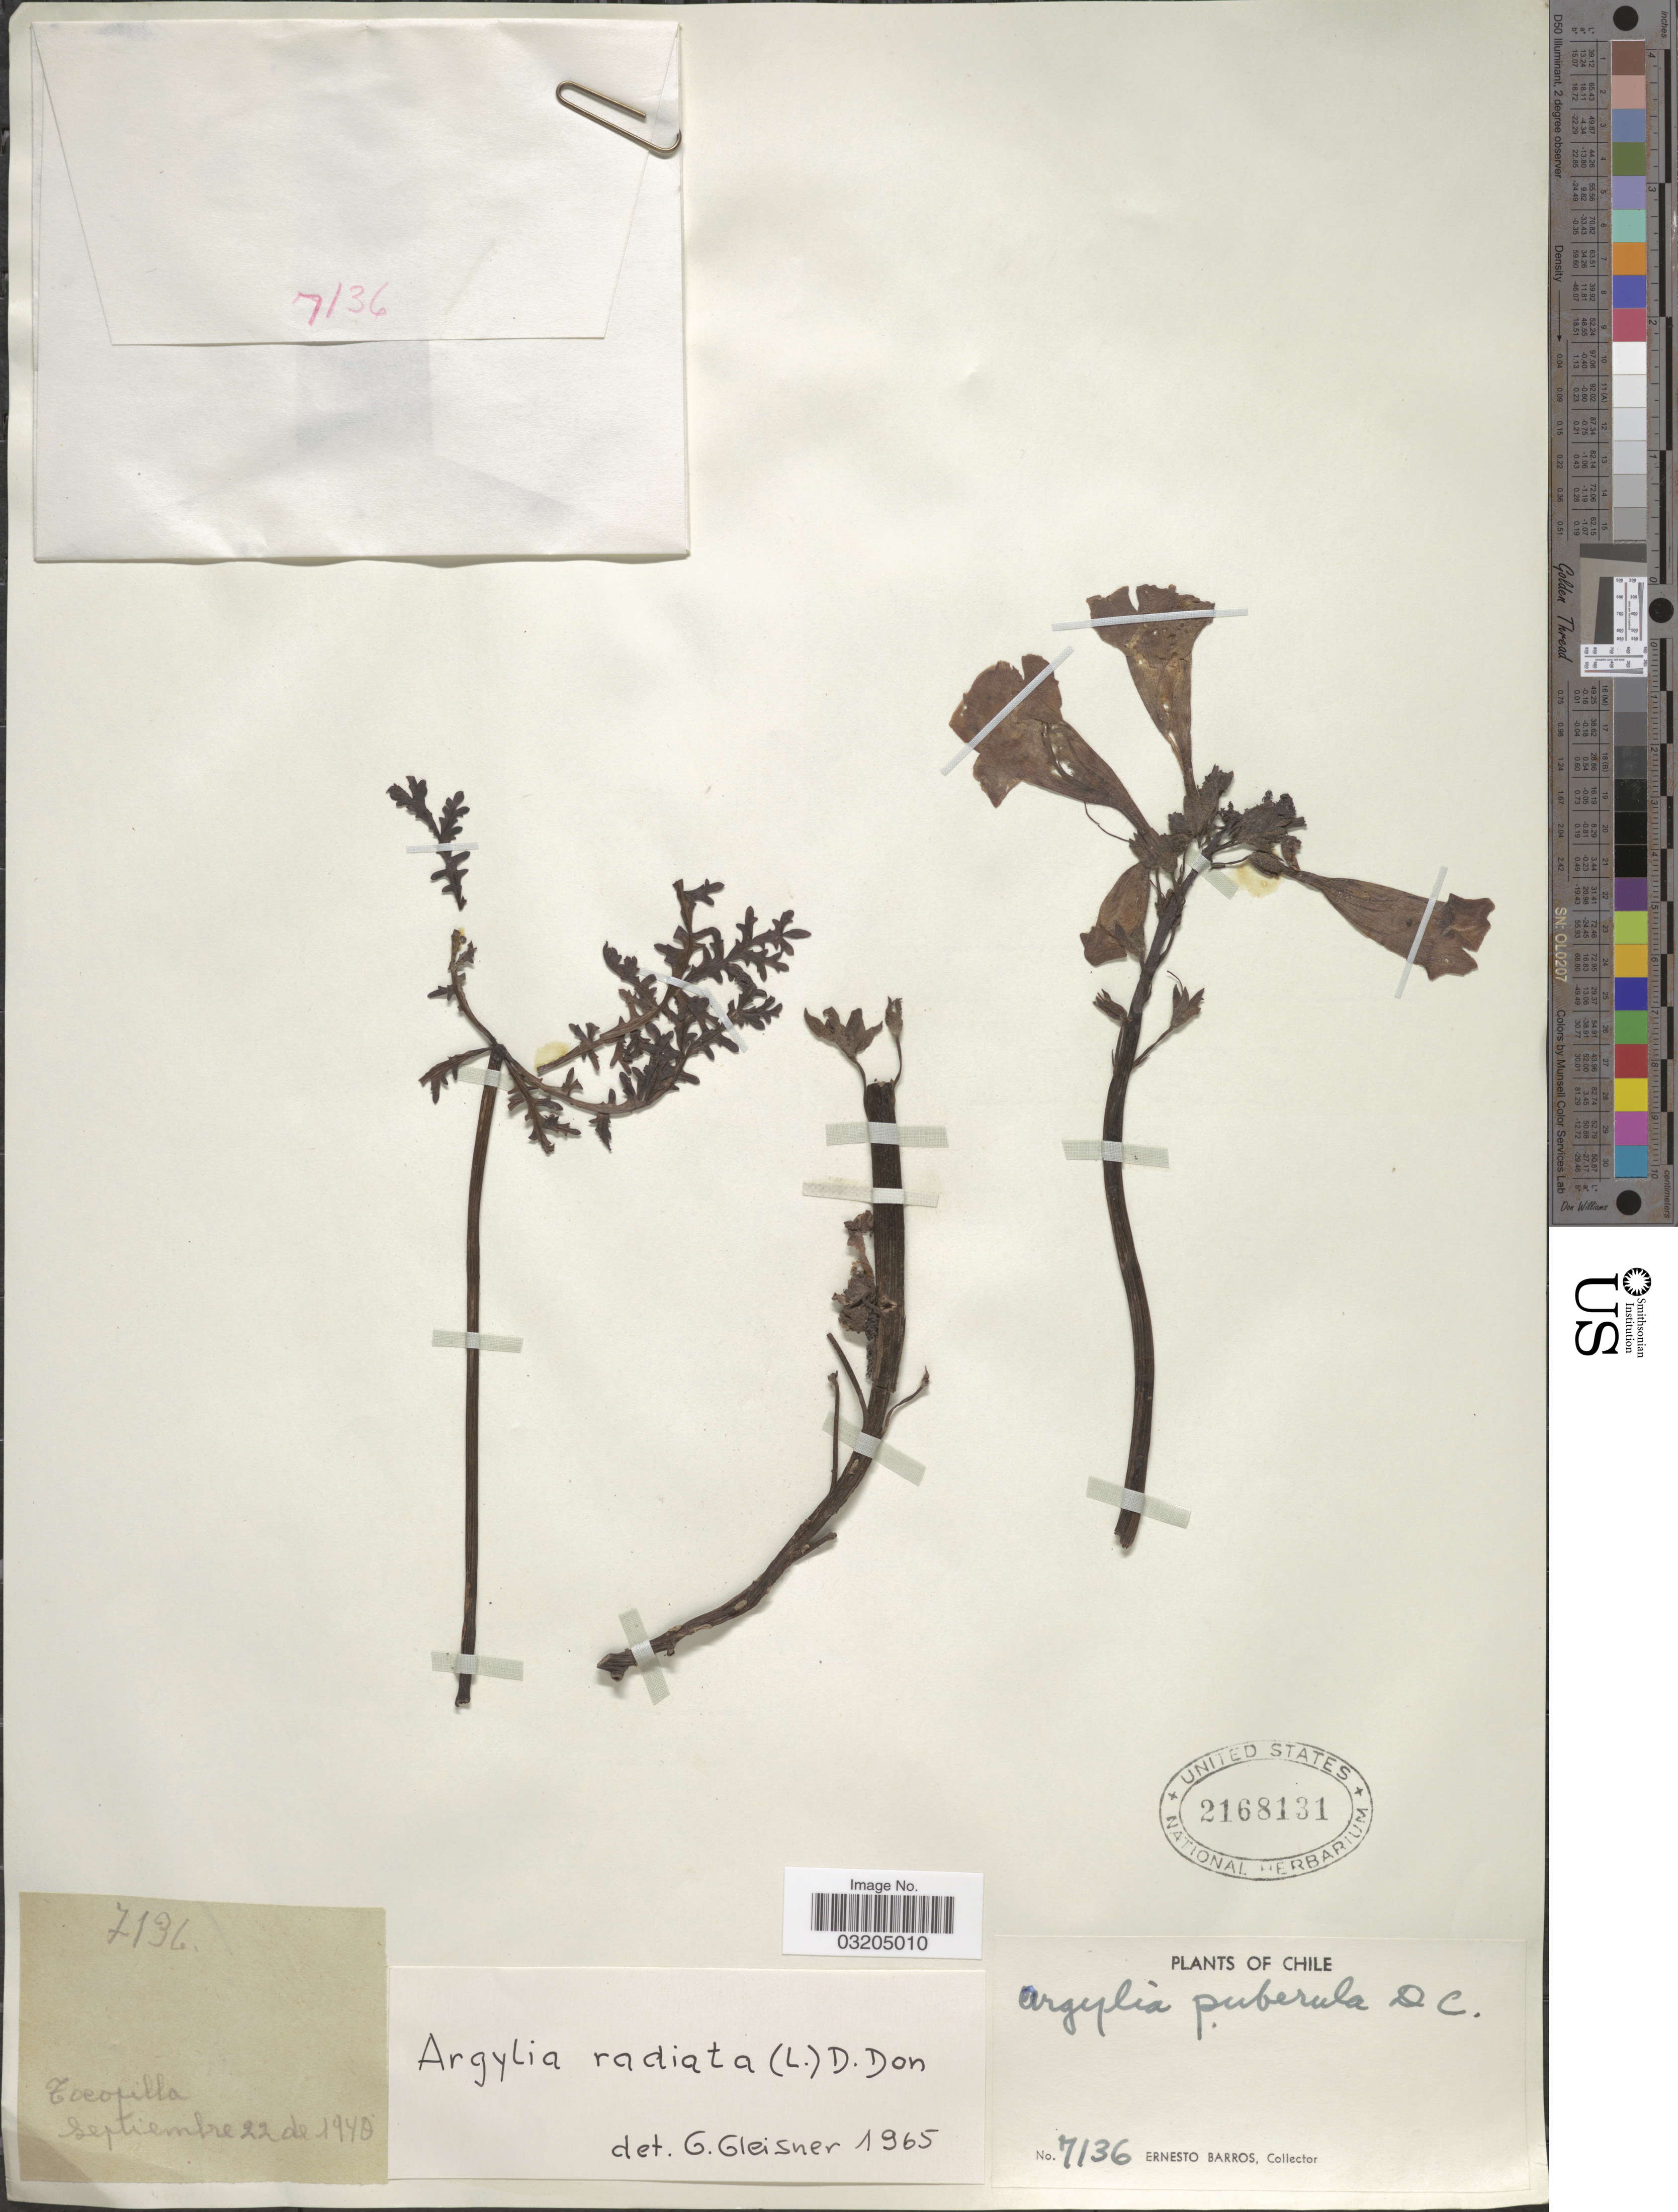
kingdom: Plantae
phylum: Tracheophyta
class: Magnoliopsida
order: Lamiales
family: Bignoniaceae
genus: Argylia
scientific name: Argylia radiata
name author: (L.) D. Don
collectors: E. Barros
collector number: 7136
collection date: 1940-09-22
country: Chile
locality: Tocopilla.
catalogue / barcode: US 2168131